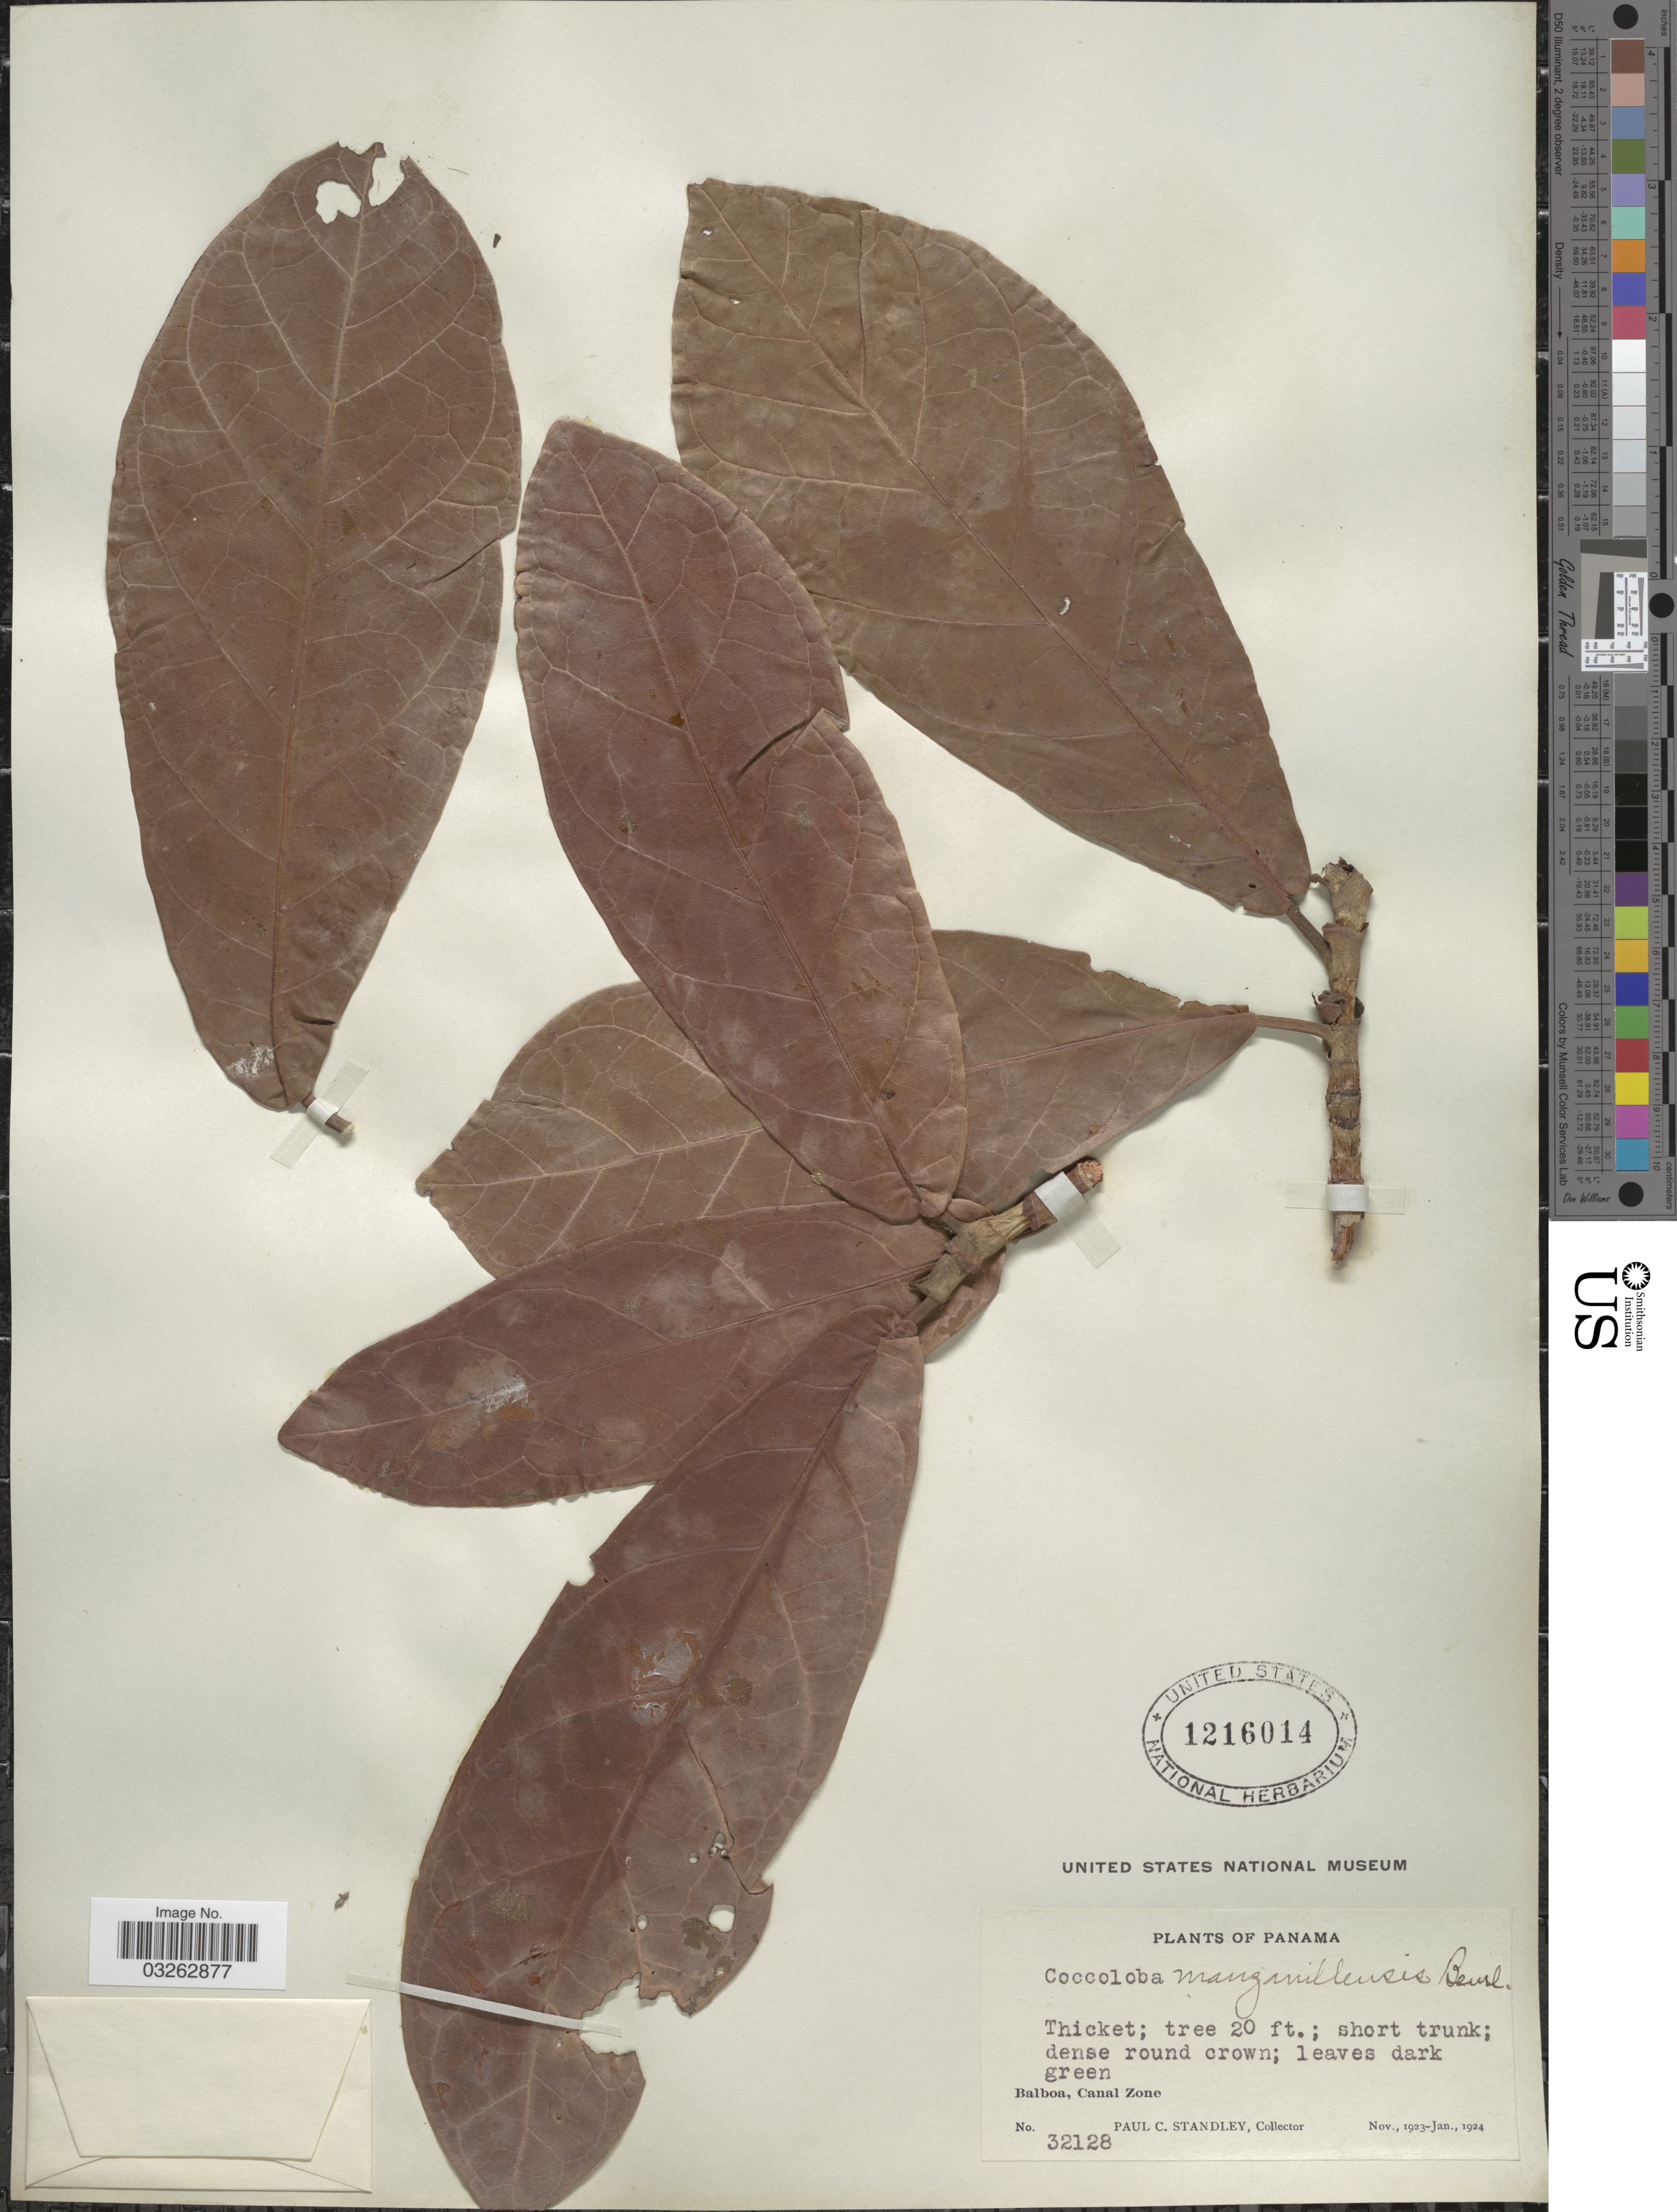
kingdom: Plantae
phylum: Tracheophyta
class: Magnoliopsida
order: Caryophyllales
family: Polygonaceae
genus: Coccoloba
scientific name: Coccoloba manzinellensis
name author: Beurl.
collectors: P. C. Standley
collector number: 32128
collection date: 1923-11/1924-01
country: Panama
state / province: Colón / Panamá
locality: Balboa, Canal Zone.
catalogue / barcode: US 1216014